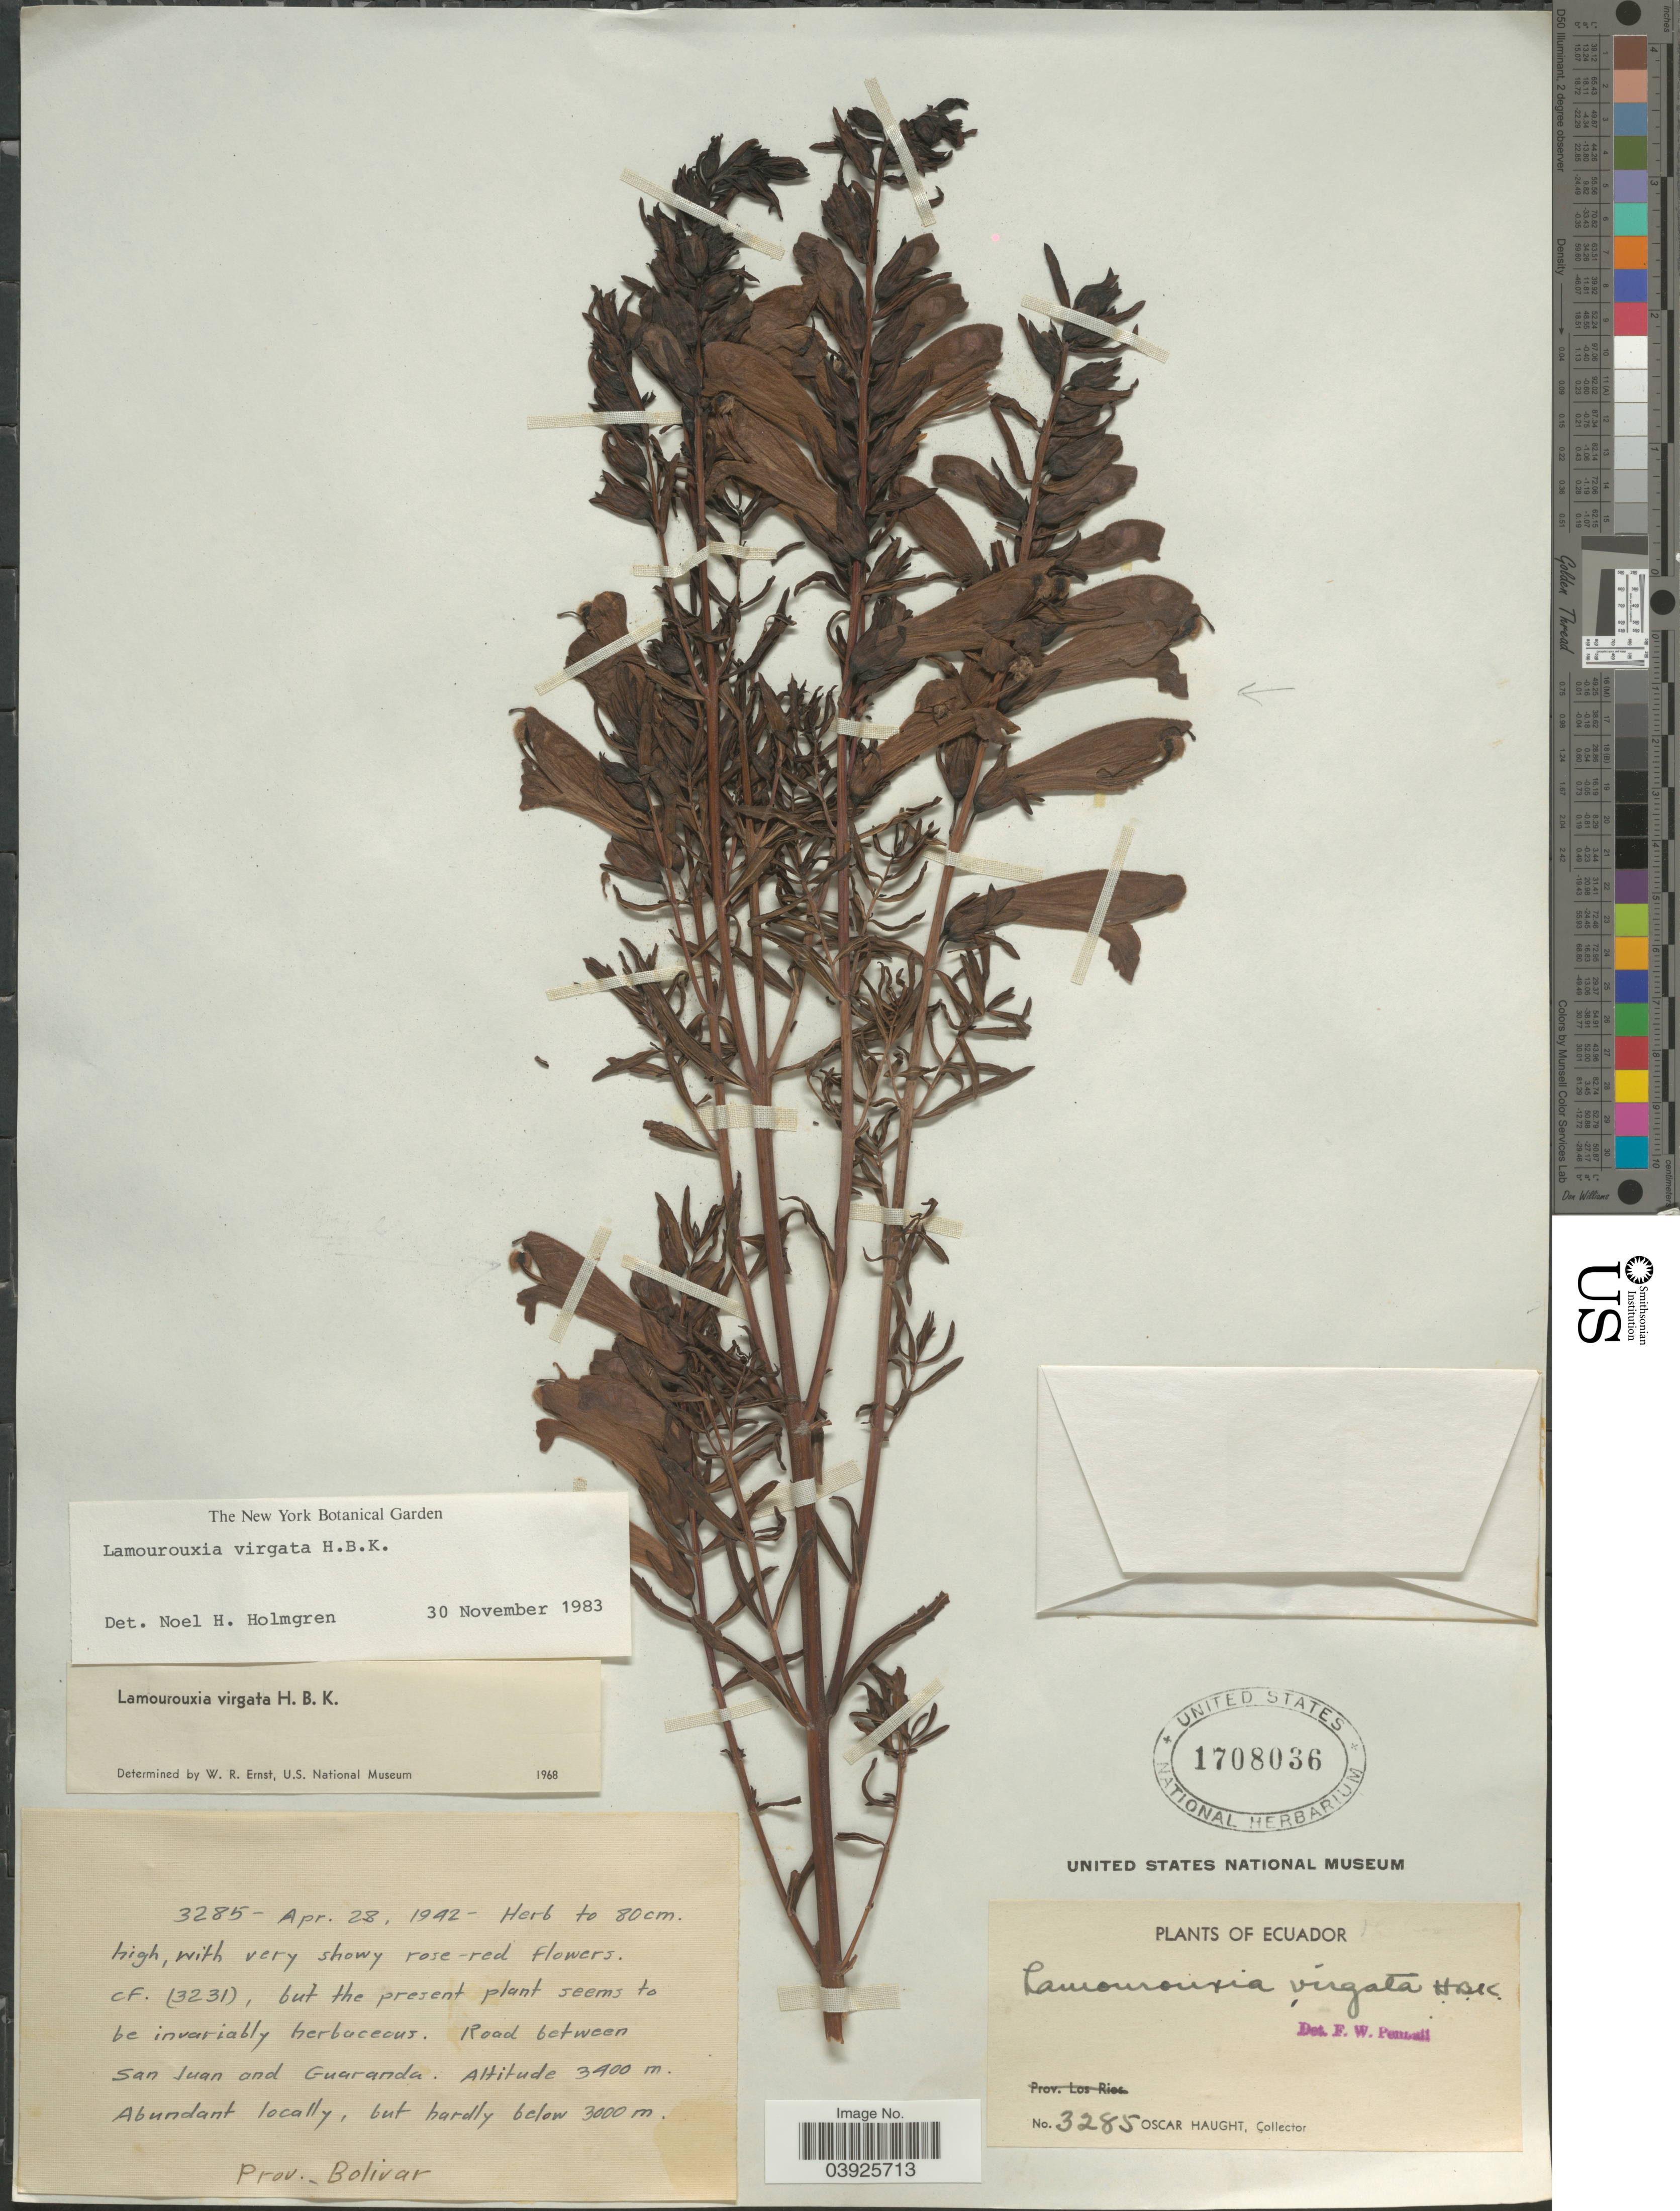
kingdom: Plantae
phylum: Tracheophyta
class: Magnoliopsida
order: Lamiales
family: Orobanchaceae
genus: Lamourouxia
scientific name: Lamourouxia virgata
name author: Kunth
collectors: O. L. Haught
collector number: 3285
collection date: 1942-04-28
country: Ecuador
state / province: Bolívar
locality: Road between San Juan and Guaranda.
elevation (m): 3400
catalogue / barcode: US 1708036